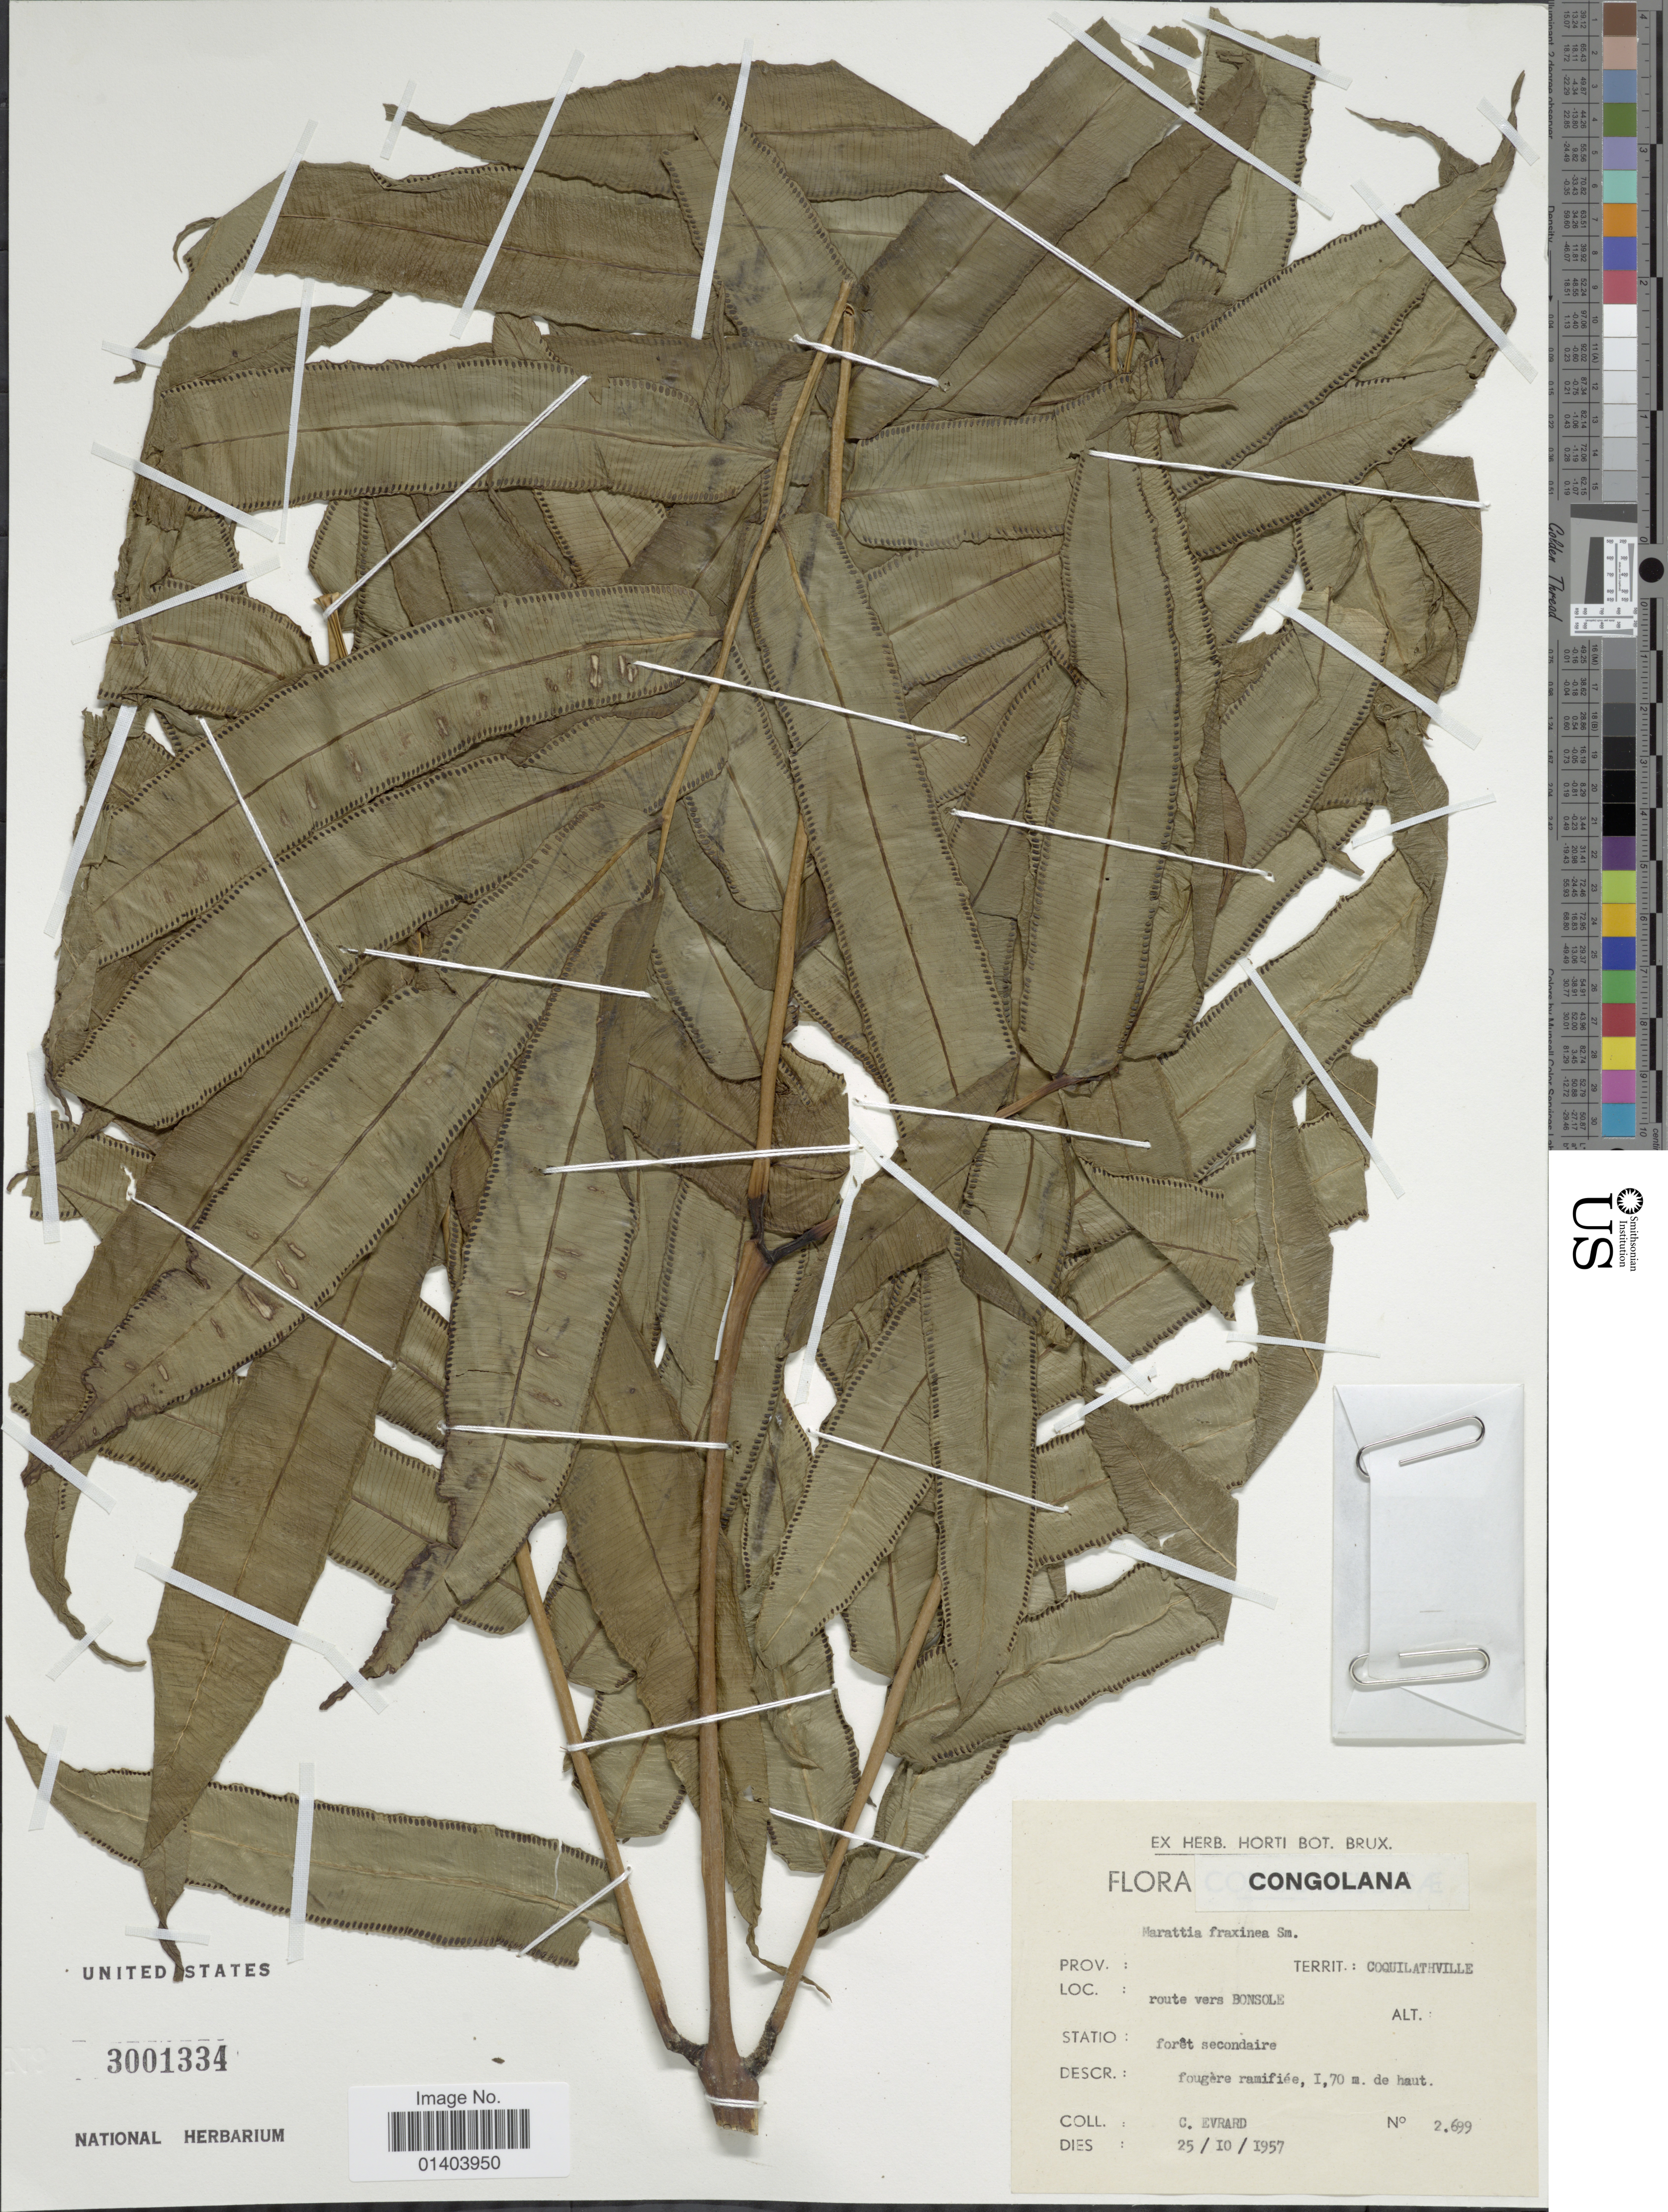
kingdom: Plantae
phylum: Tracheophyta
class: Polypodiopsida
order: Marattiales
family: Marattiaceae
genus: Ptisana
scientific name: Ptisana fraxinea var. fraxinea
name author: (Sm.) Murdock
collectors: C. Evrard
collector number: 2699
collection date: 1957-10-25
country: Congo, Democratic Republic of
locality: Congolana, Territ: Coquilathville, route vers Bonsole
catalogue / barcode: US 3001334